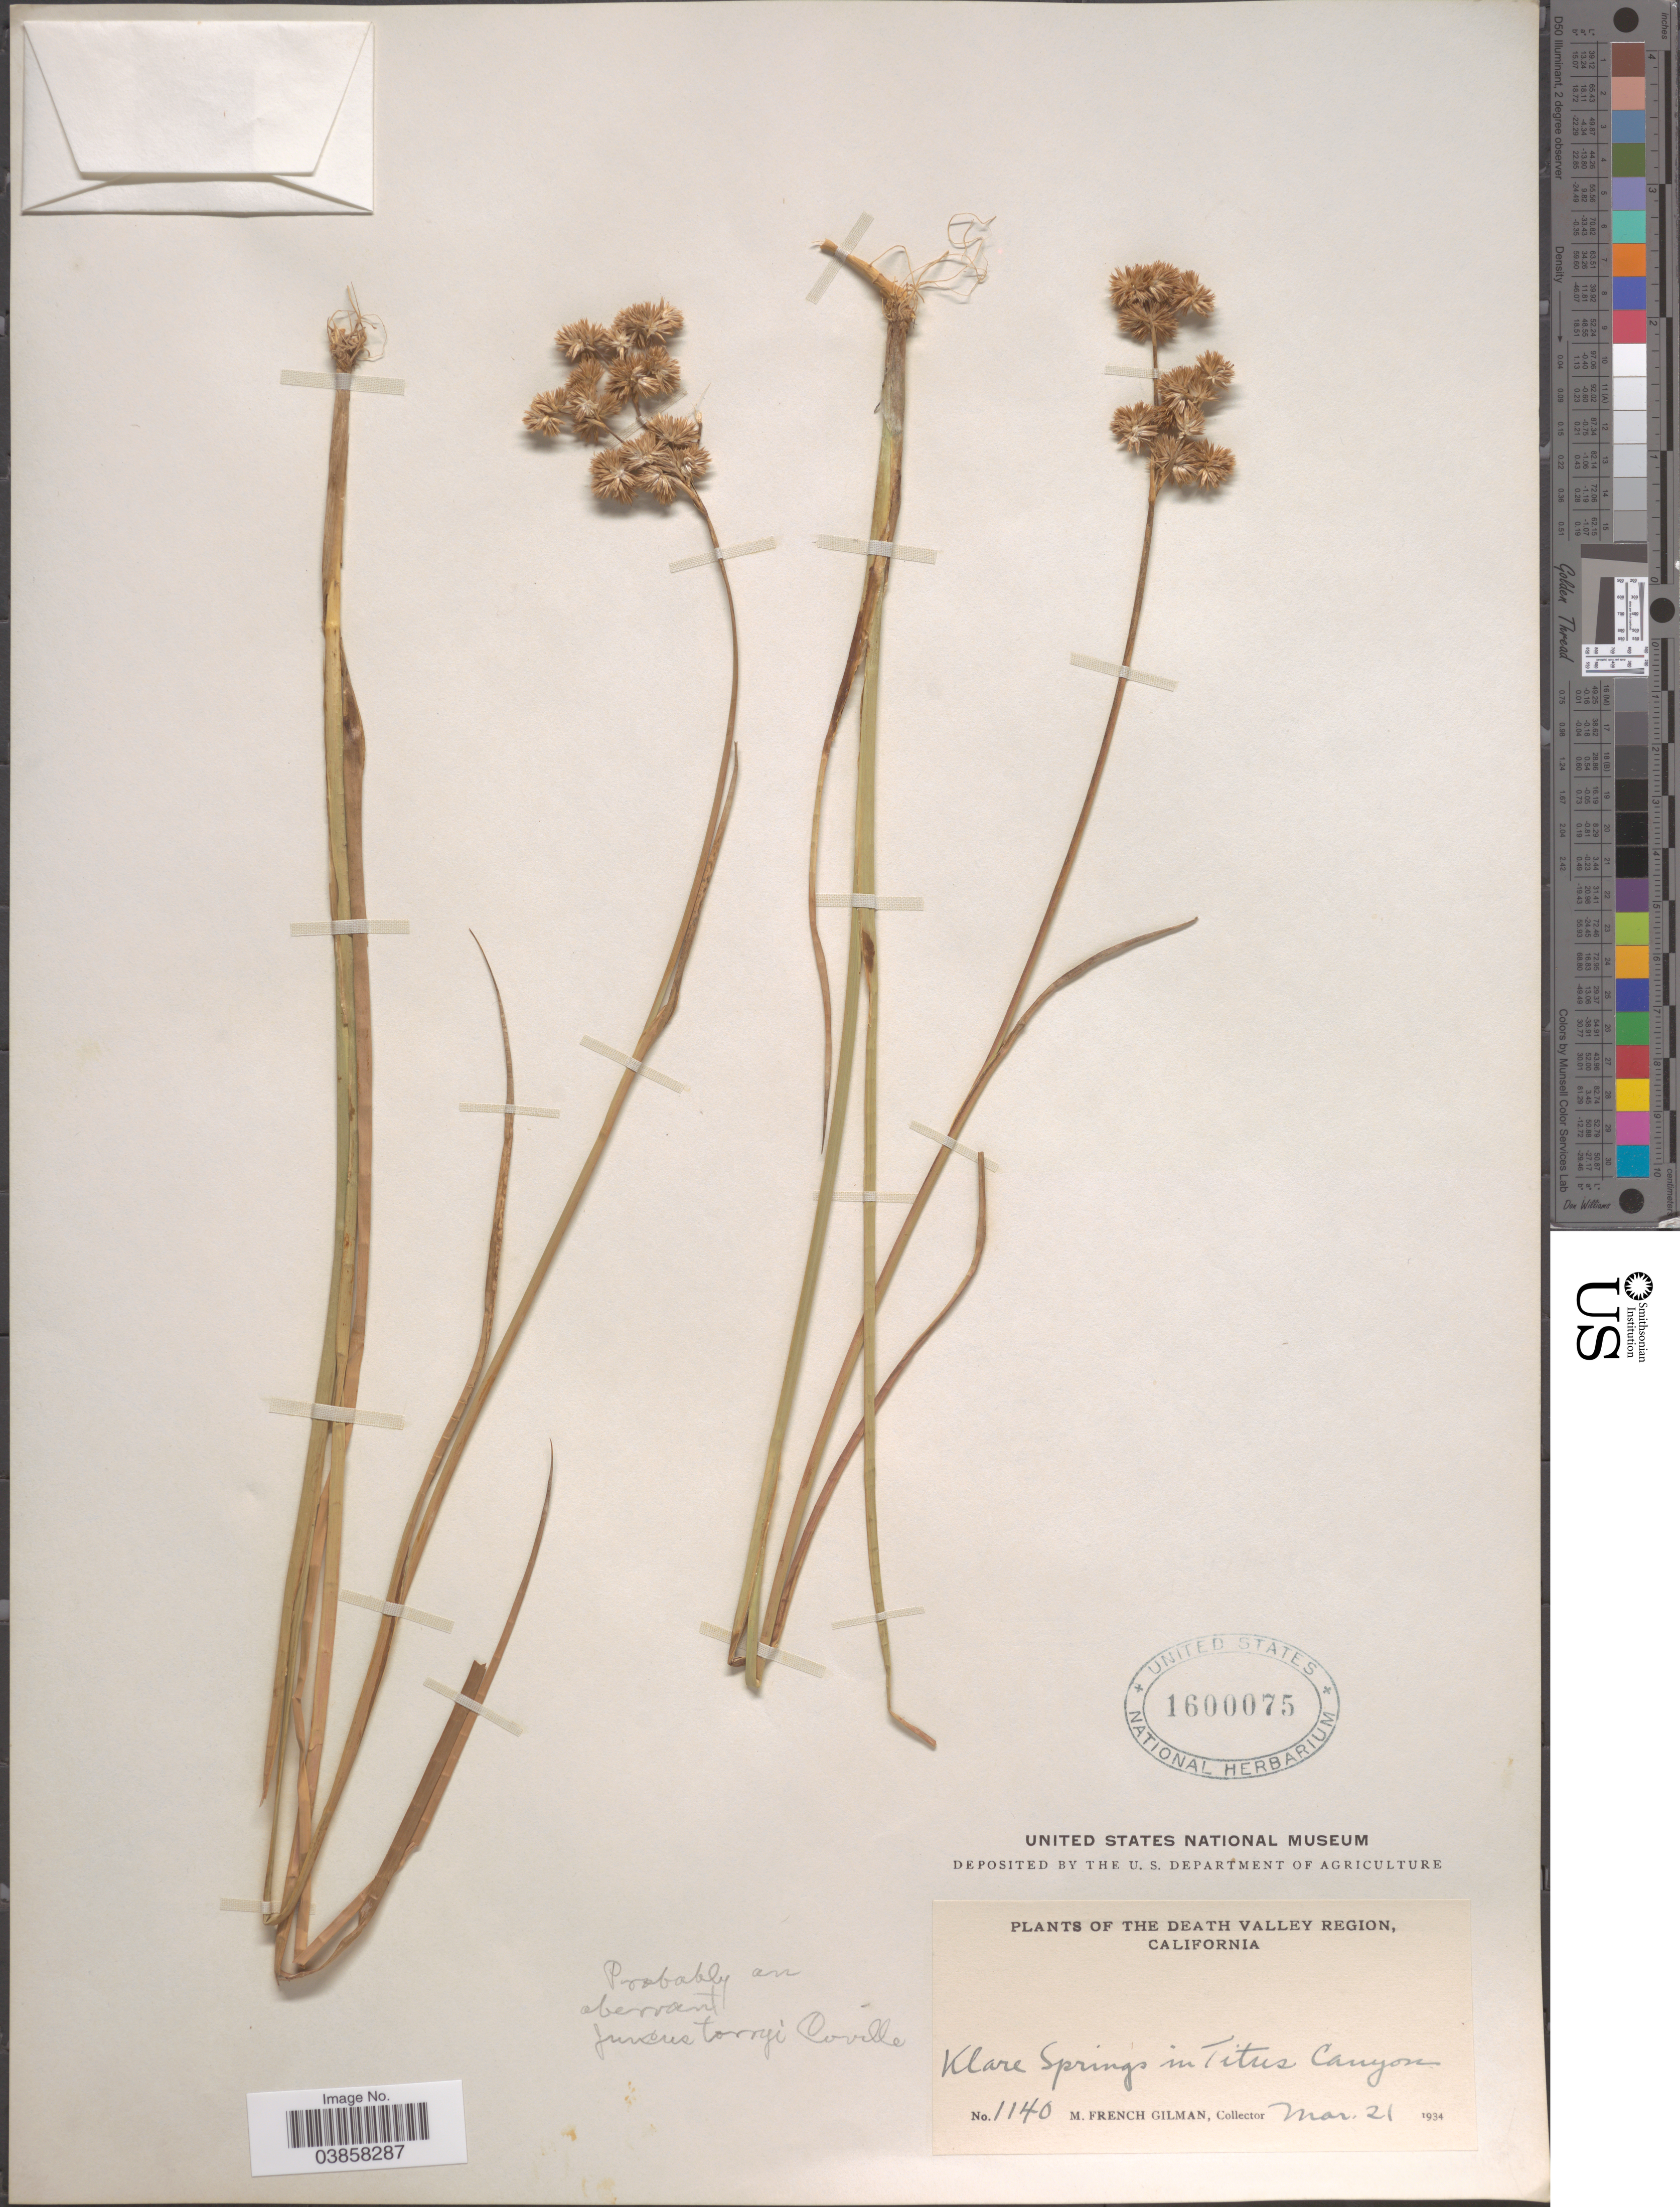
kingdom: Plantae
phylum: Tracheophyta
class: Liliopsida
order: Poales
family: Juncaceae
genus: Juncus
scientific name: Juncus torreyi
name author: Coville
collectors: M. F. Gilman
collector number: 1140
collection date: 1934-03-21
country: United States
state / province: California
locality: Death Valley Region. Klare Springs in Titus Canyon.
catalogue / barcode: US 1600075